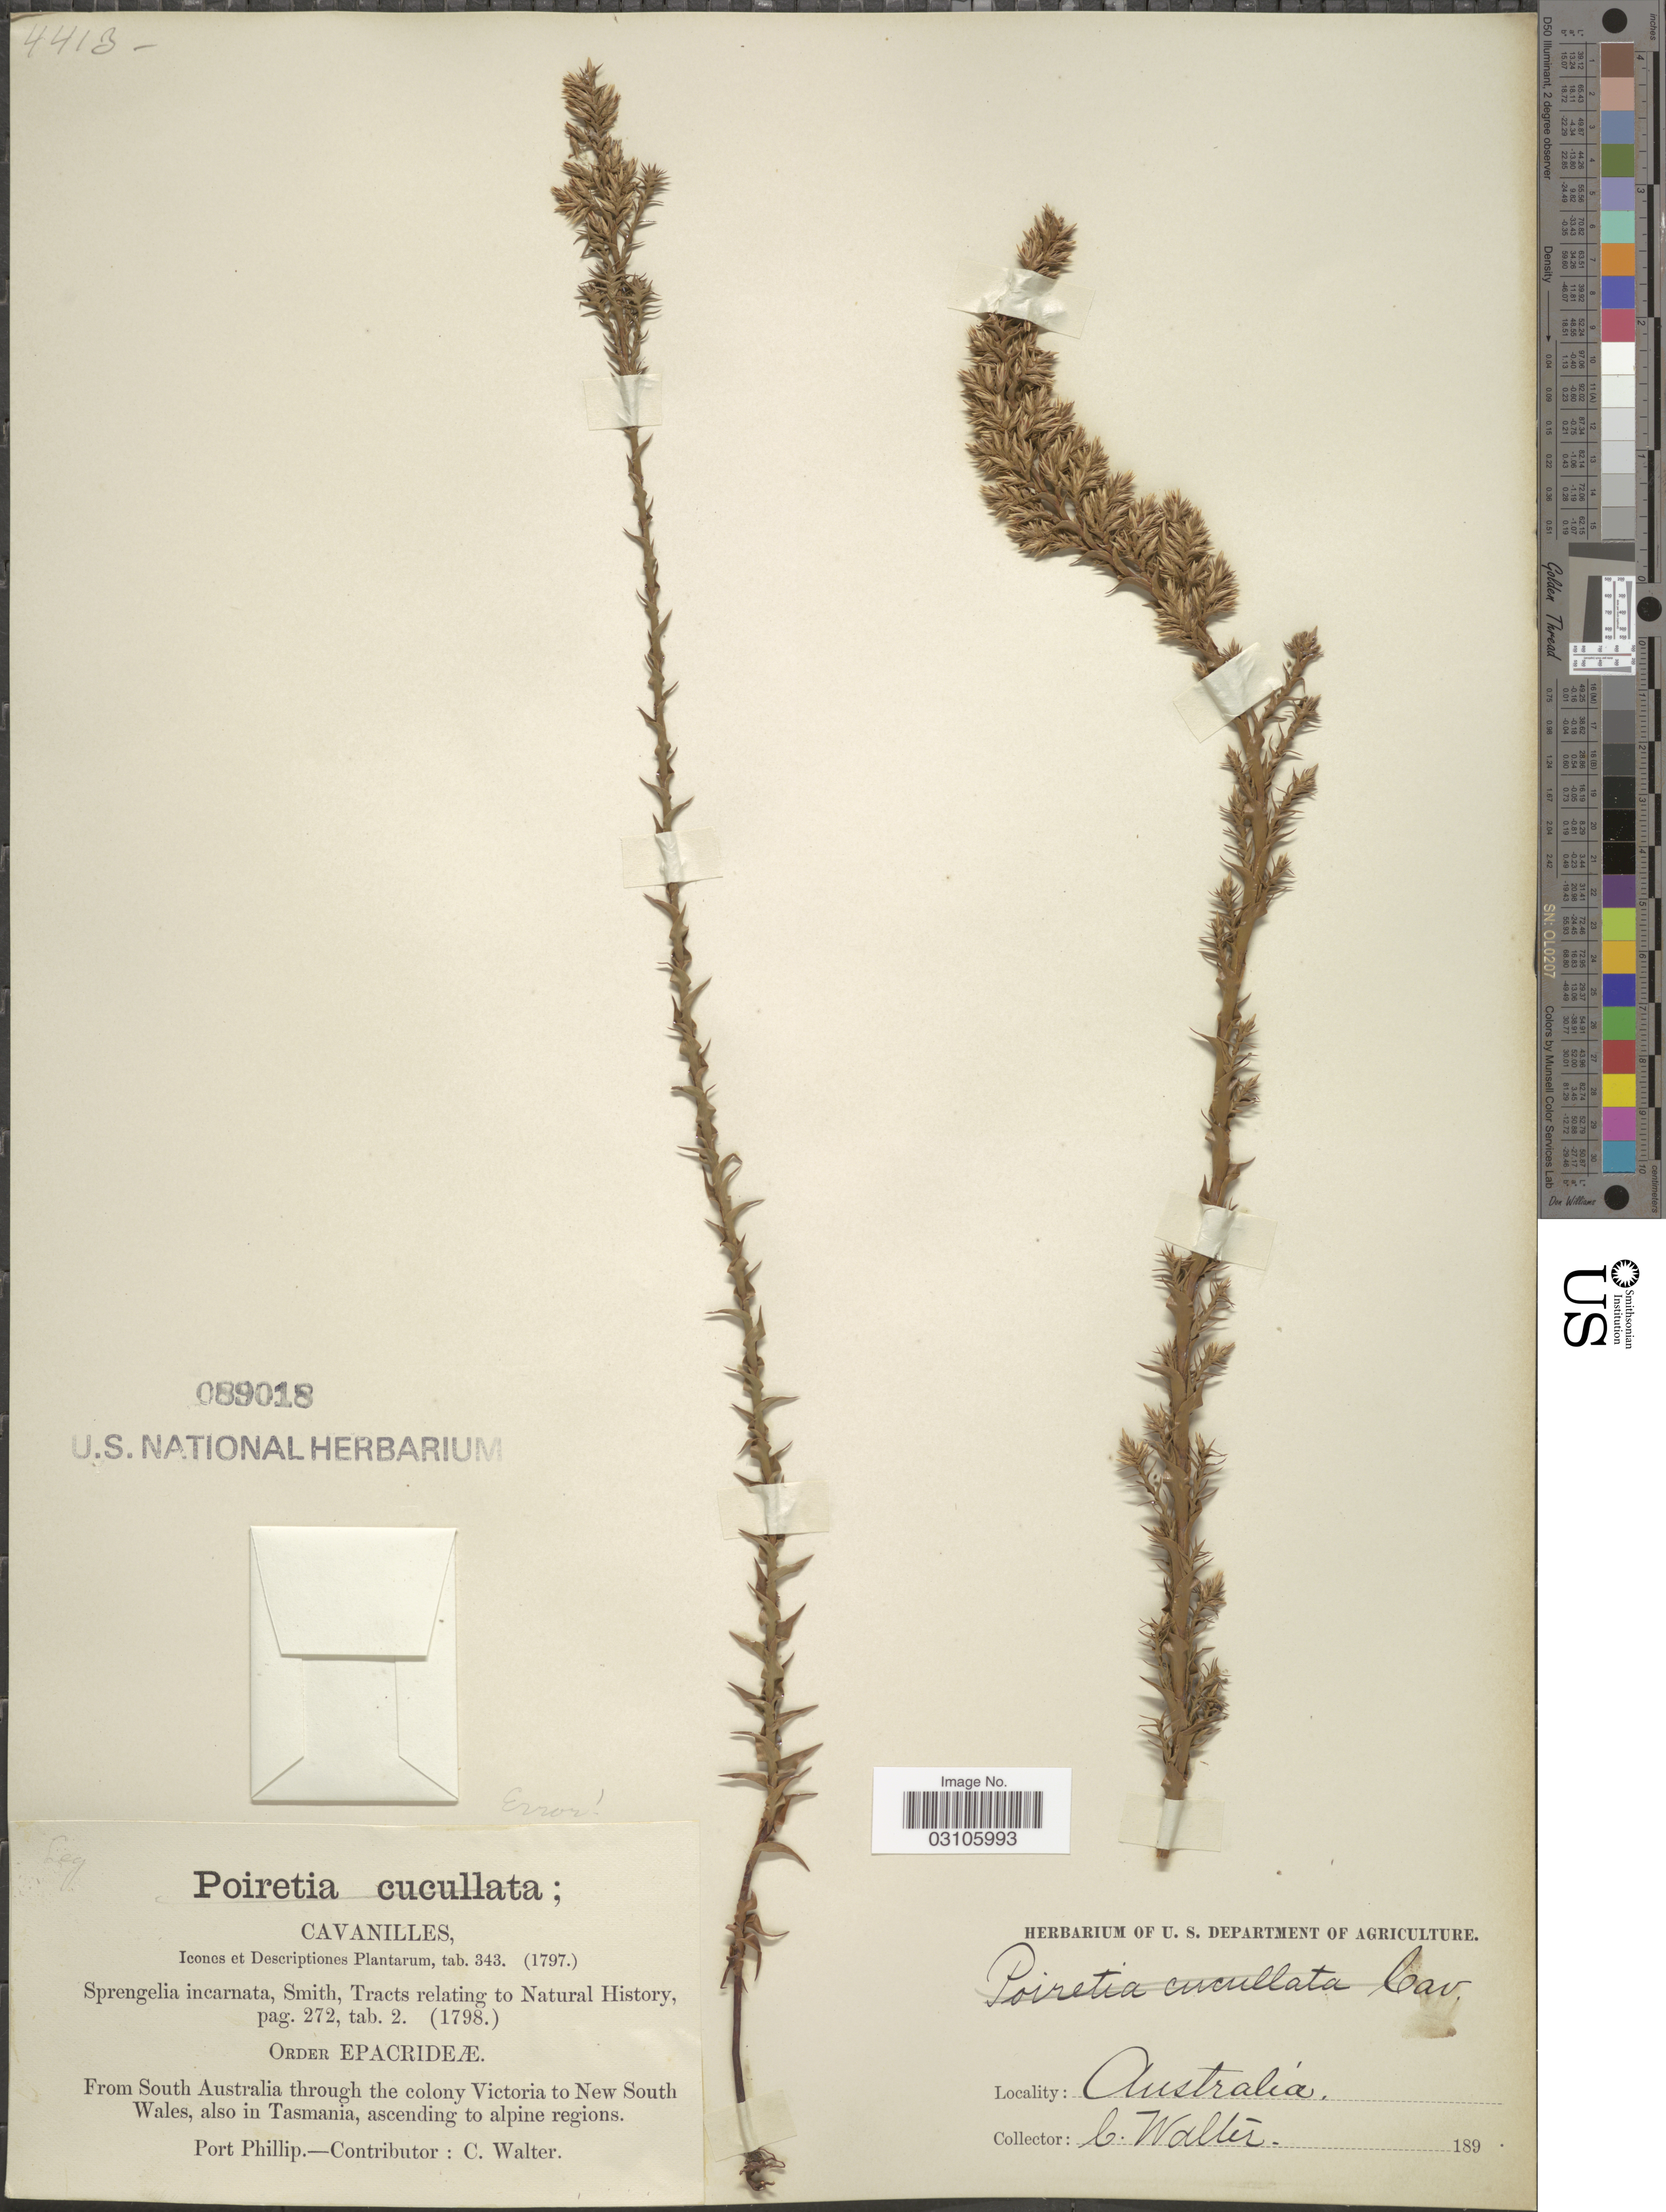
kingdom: Plantae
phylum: Tracheophyta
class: Magnoliopsida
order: Ericales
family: Ericaceae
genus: Sprengelia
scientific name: Sprengelia incarnata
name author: L.S. Sm.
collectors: C. Walter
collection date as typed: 189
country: Australia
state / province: Victoria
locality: From South Australia through the colony Victoria to New South Wales, also in Tasmania, ascending to alpine regions. Port Phillip.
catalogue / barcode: US 89018